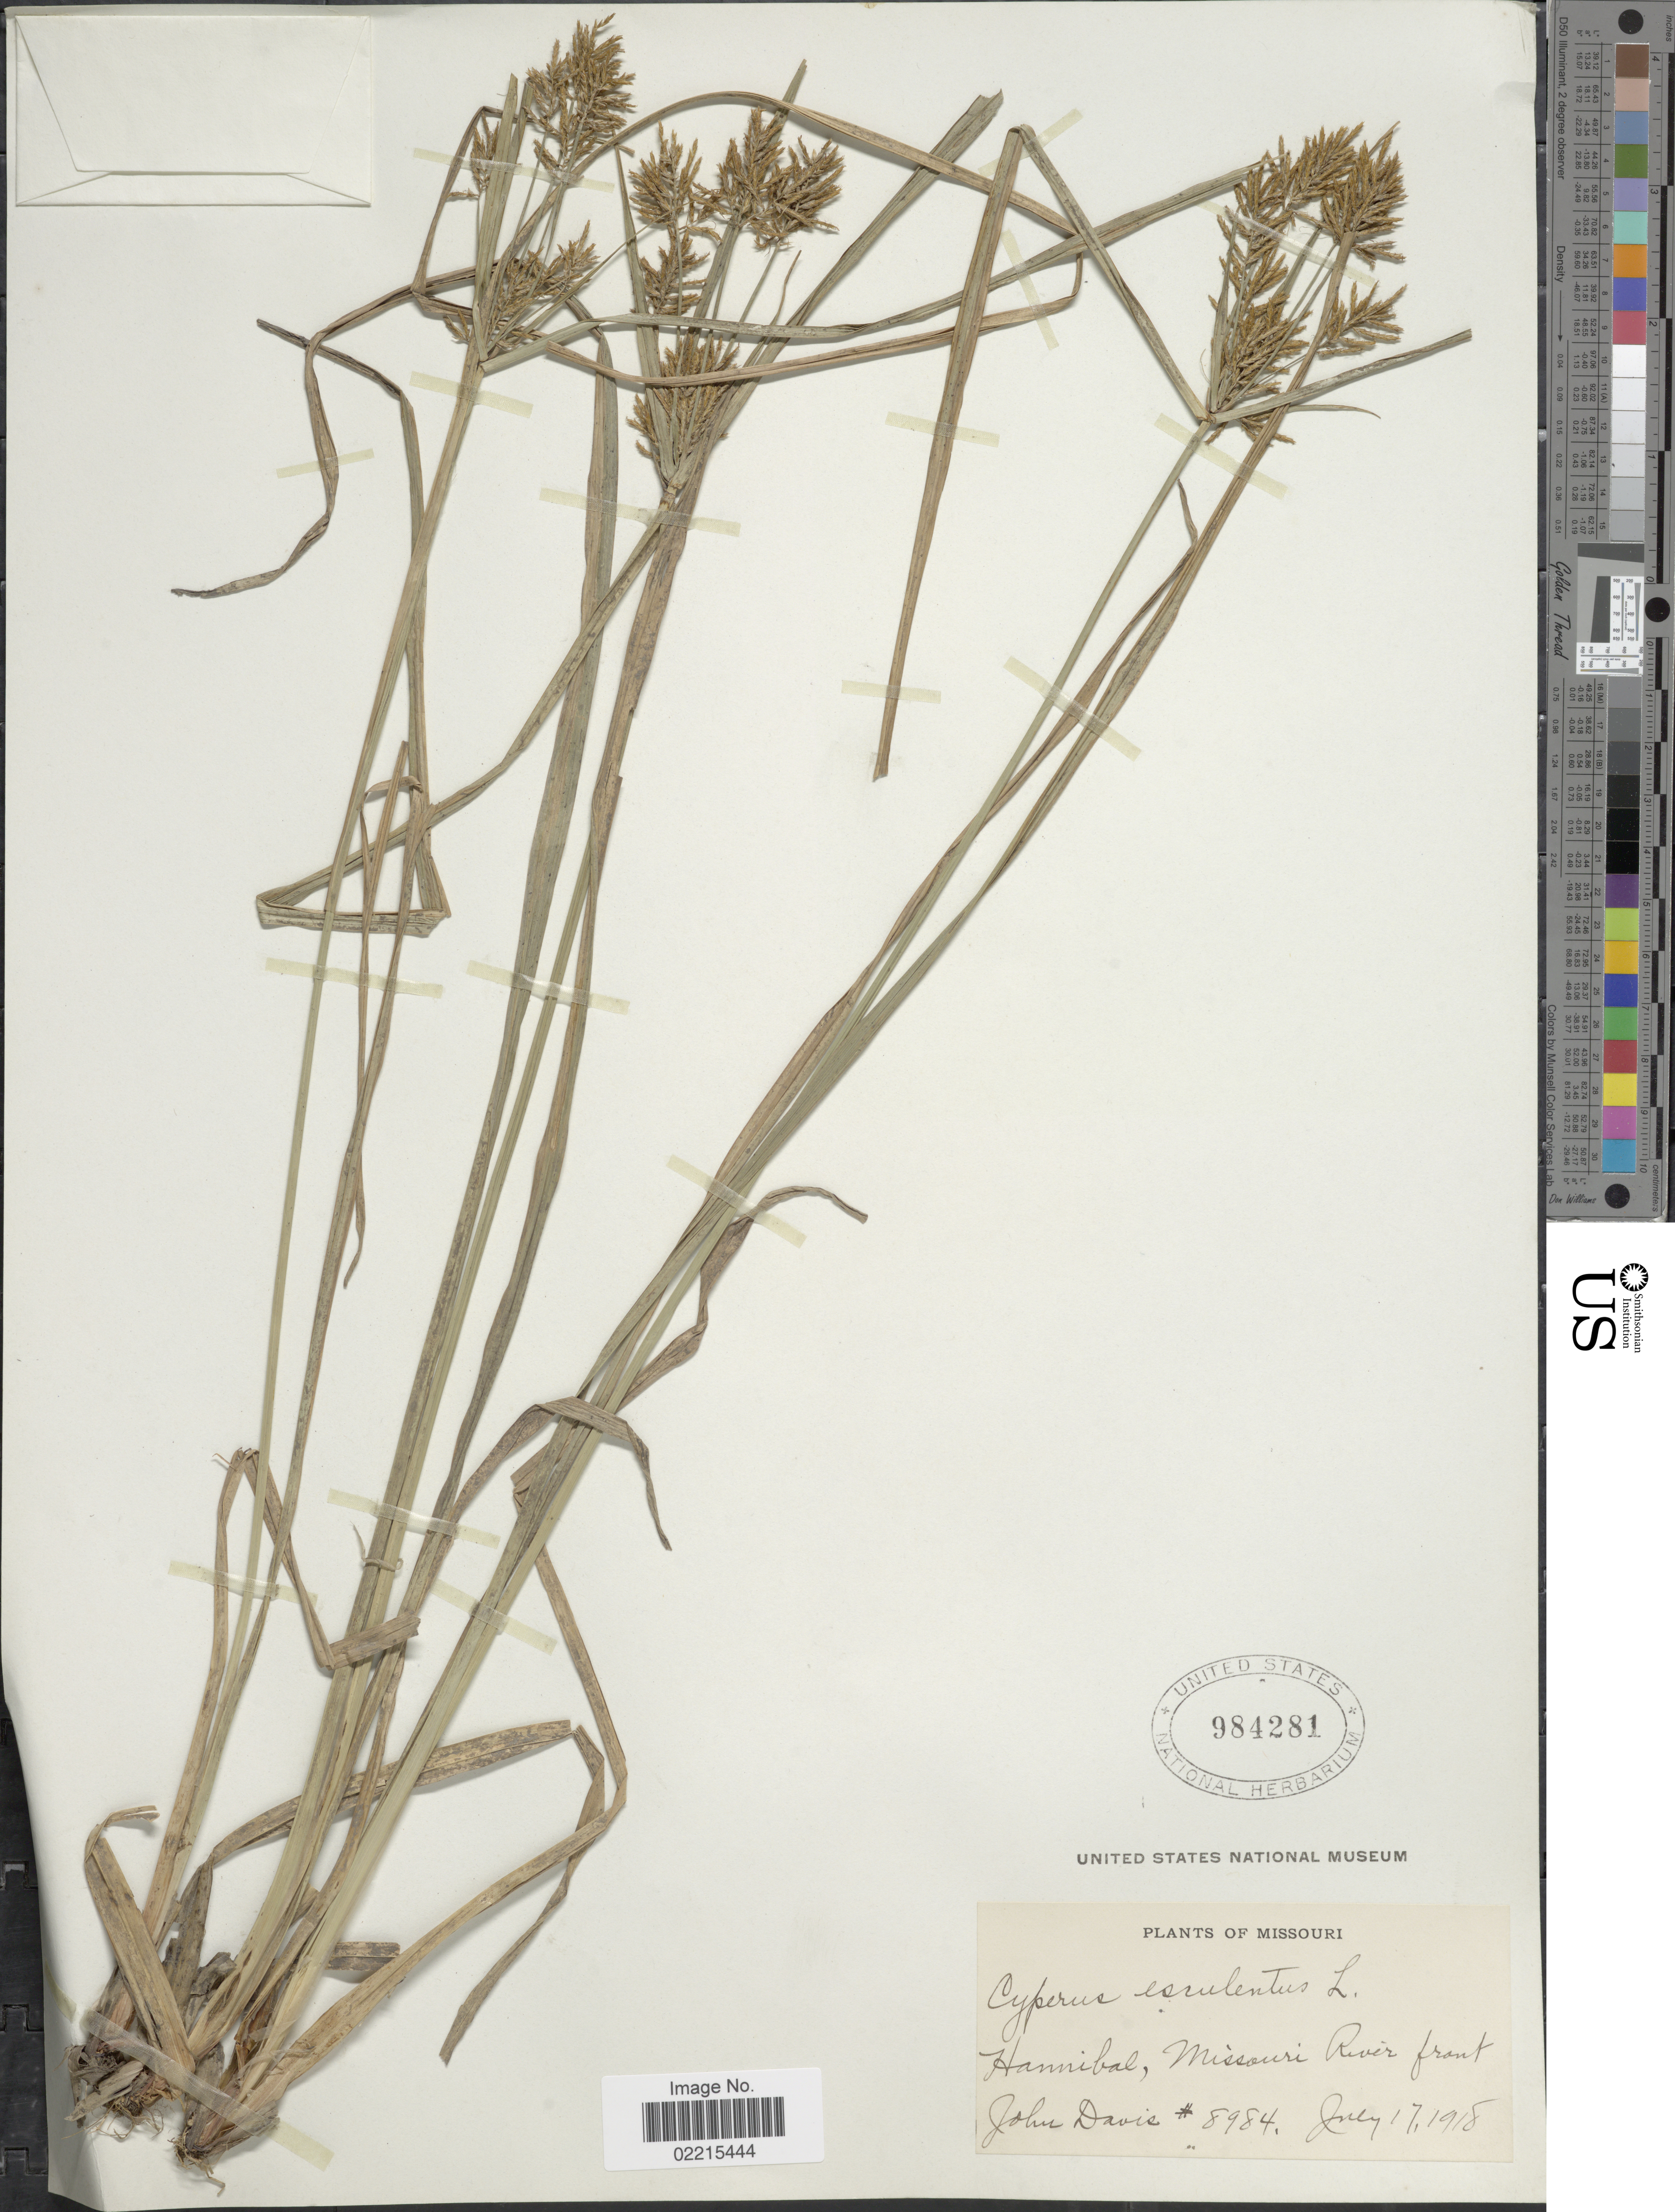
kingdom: Plantae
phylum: Tracheophyta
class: Liliopsida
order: Poales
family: Cyperaceae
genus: Cyperus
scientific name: Cyperus esculentus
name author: L.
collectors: J. Davis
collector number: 8984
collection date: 1918-07-17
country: United States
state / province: Missouri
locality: Hannibal, Missouri River front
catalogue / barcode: US 984281